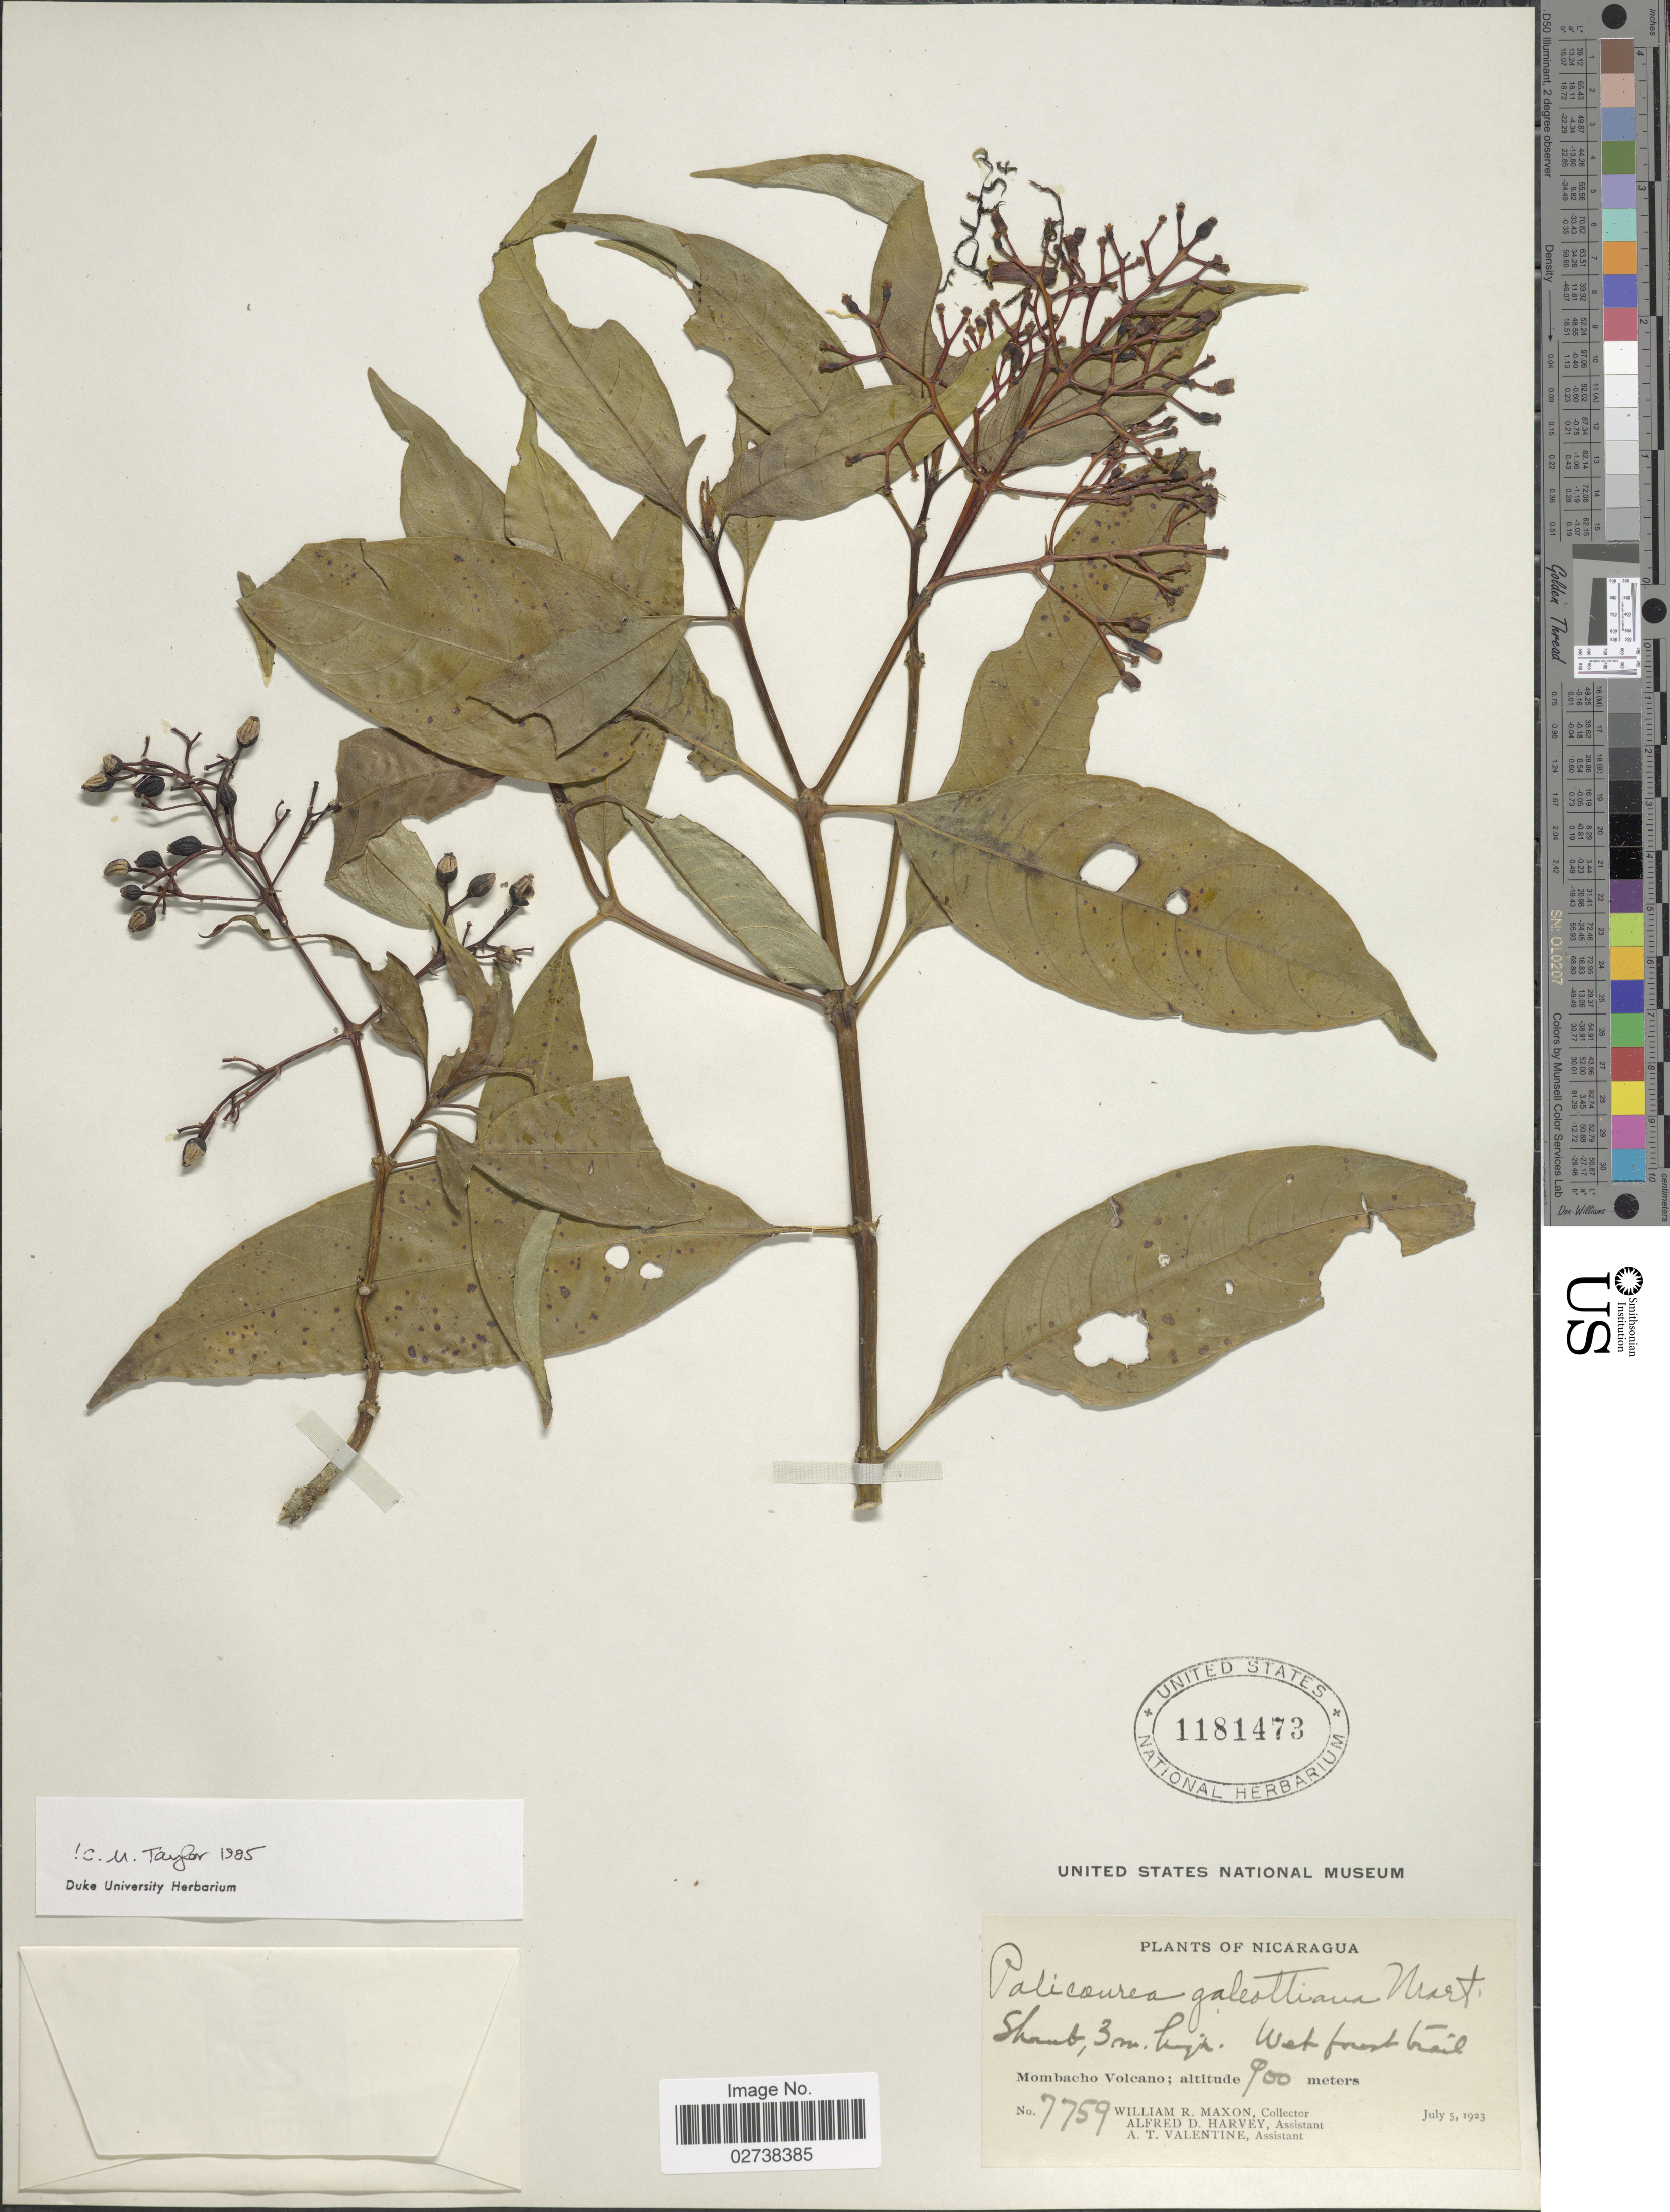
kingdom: Plantae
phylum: Tracheophyta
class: Magnoliopsida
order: Gentianales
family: Rubiaceae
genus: Palicourea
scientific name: Palicourea galeottiana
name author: M. Martens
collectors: W. R. Maxon, A. D. Harvey & A. Valentine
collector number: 7759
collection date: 1923-07-05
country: Nicaragua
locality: Mombacho Volcano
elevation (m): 900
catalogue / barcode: US 1181473